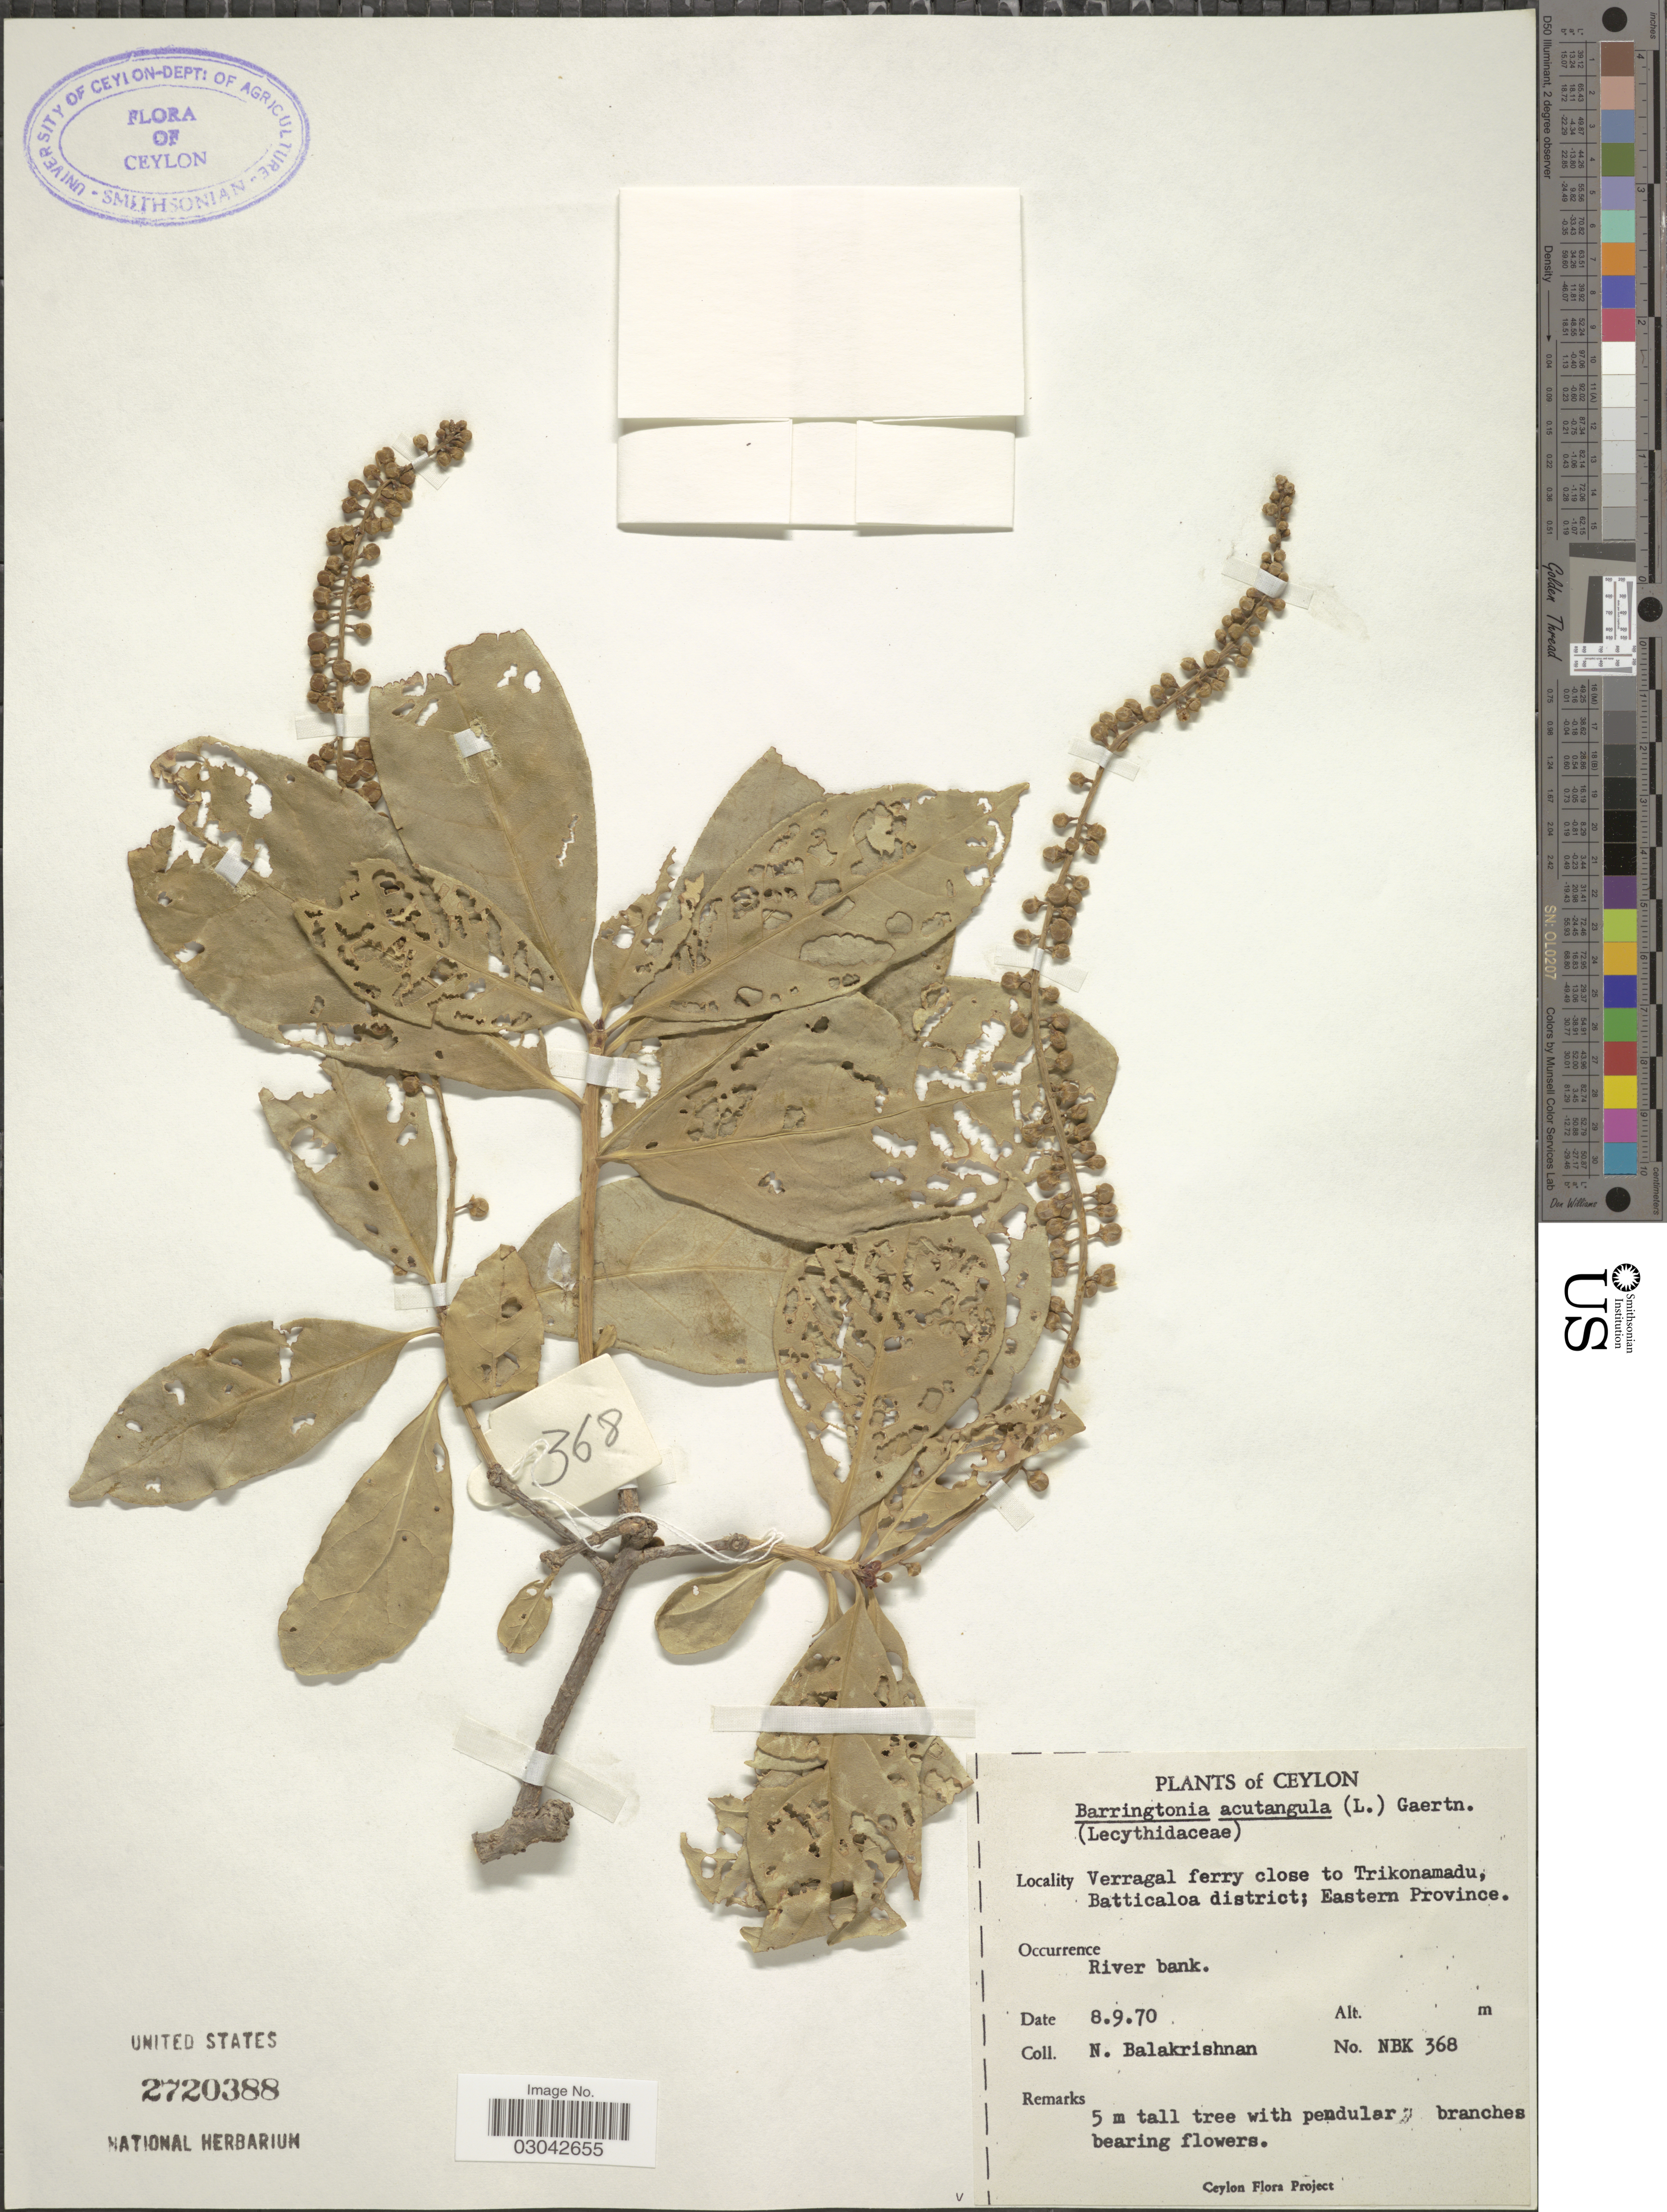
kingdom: Plantae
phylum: Tracheophyta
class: Magnoliopsida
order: Ericales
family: Lecythidaceae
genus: Barringtonia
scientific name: Barringtonia acutangula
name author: (L.) Gaertn.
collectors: N. Balakrishnan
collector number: NBK368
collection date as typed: Transcribed d/m/y: 8/9/70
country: Sri Lanka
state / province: Eastern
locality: Ceylon. Verragal ferry close to Trikonamadu, Batticaloa district.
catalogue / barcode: US 2720388